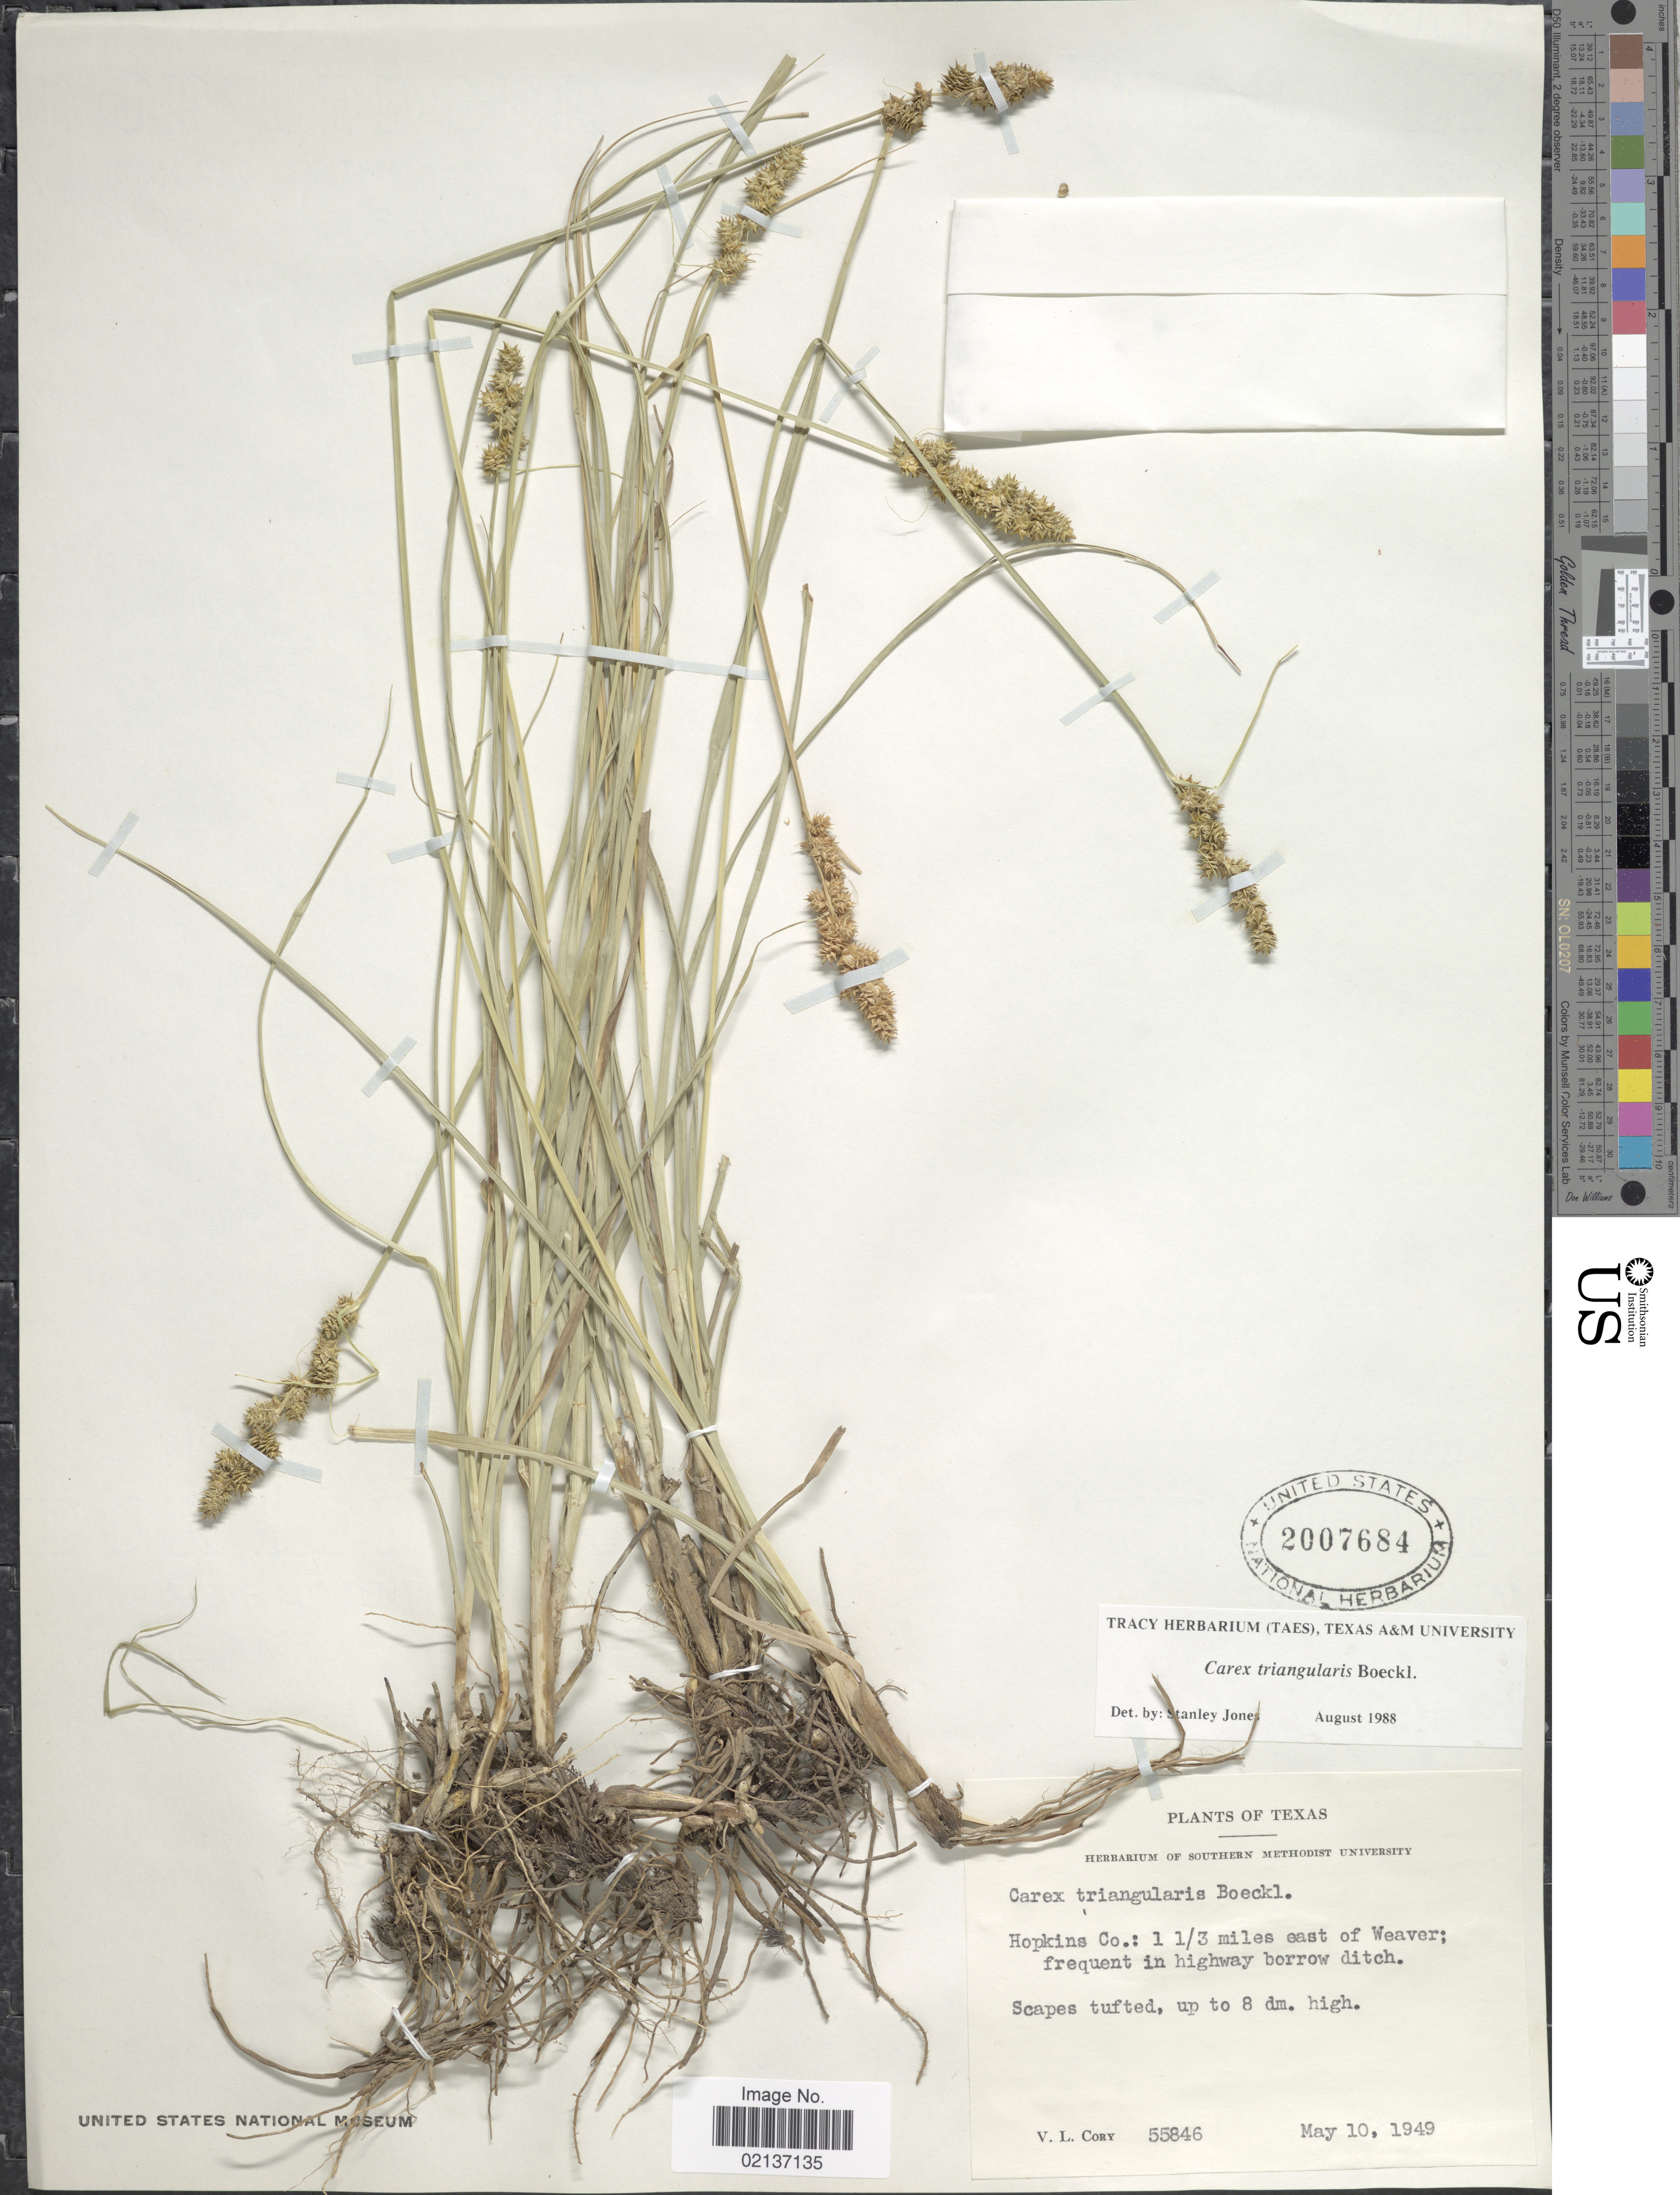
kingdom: Plantae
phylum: Tracheophyta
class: Liliopsida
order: Poales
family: Cyperaceae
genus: Carex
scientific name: Carex triangularis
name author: Boeckeler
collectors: V. Cory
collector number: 55846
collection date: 1949-05-10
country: United States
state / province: Texas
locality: Hopkins Co.: 1 1/3 miles east of Weaverl frequent in highway borrow ditch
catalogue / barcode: US 2007684